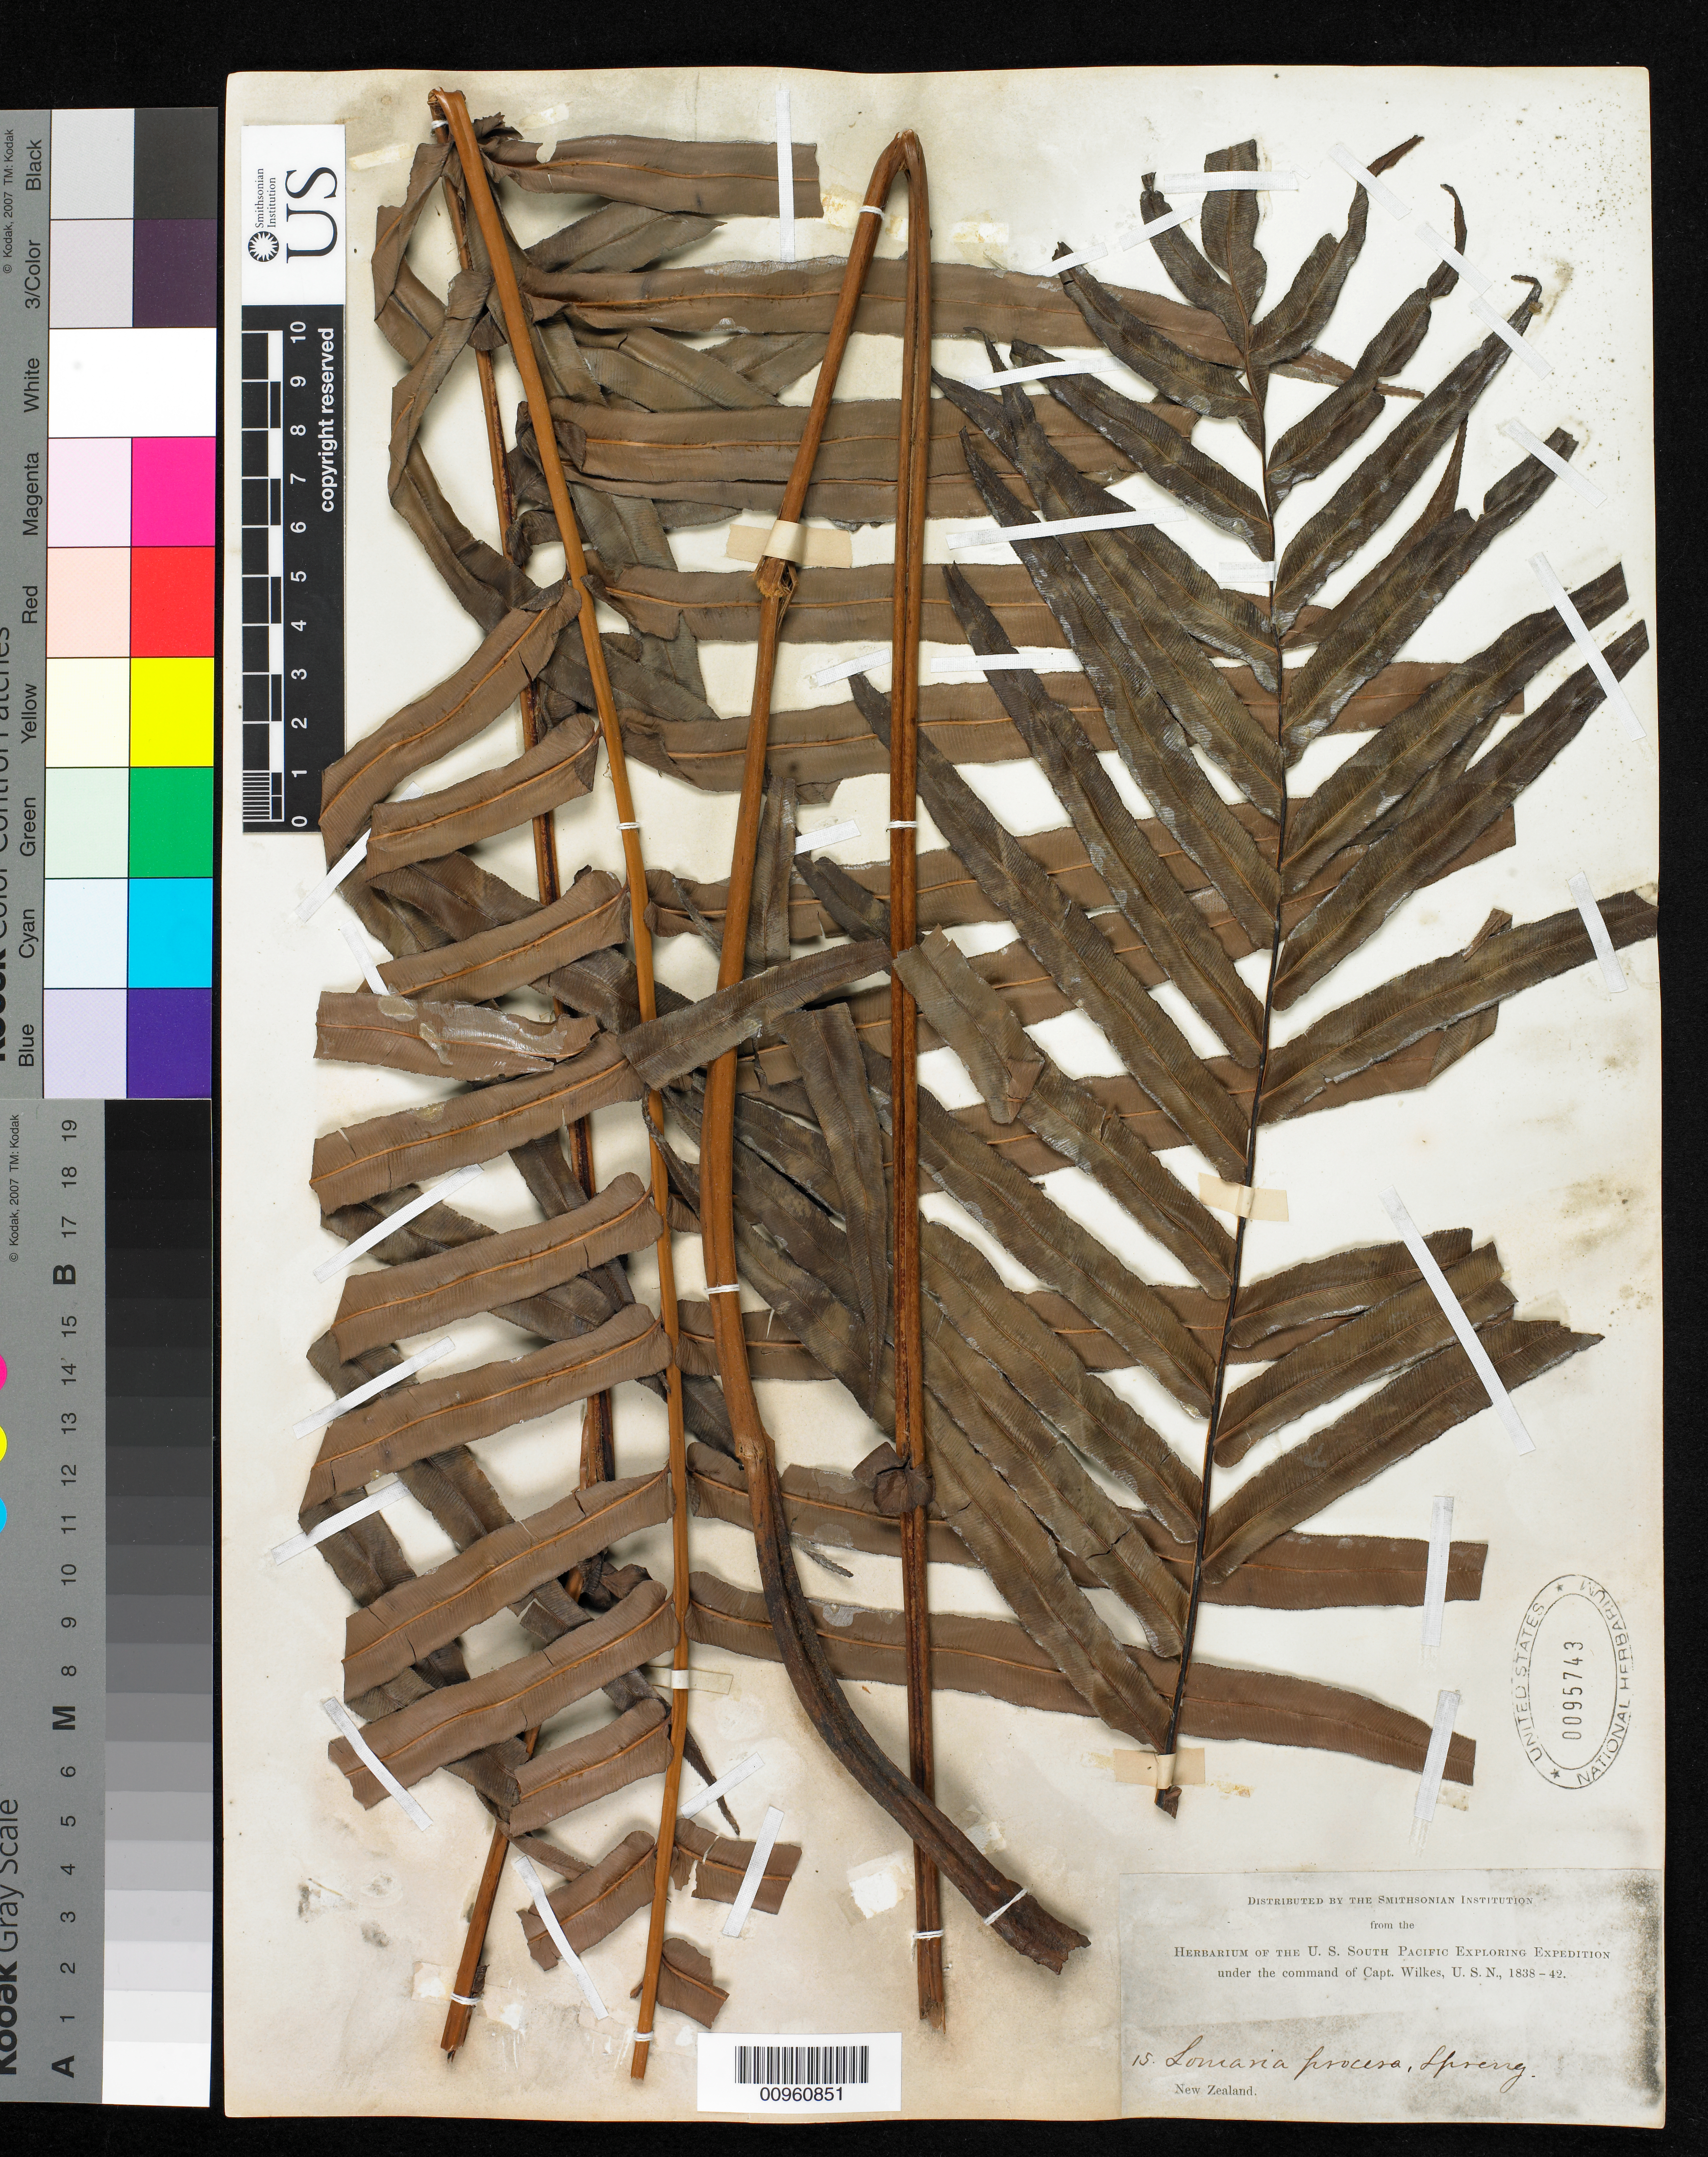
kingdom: Plantae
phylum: Tracheophyta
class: Polypodiopsida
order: Polypodiales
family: Blechnaceae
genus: Blechnum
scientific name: Blechnum capense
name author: (L.) Schltdl.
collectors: Wilkes Explor. Exped.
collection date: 1838/1842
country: New Zealand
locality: Bay of Islands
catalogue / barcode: US 95743